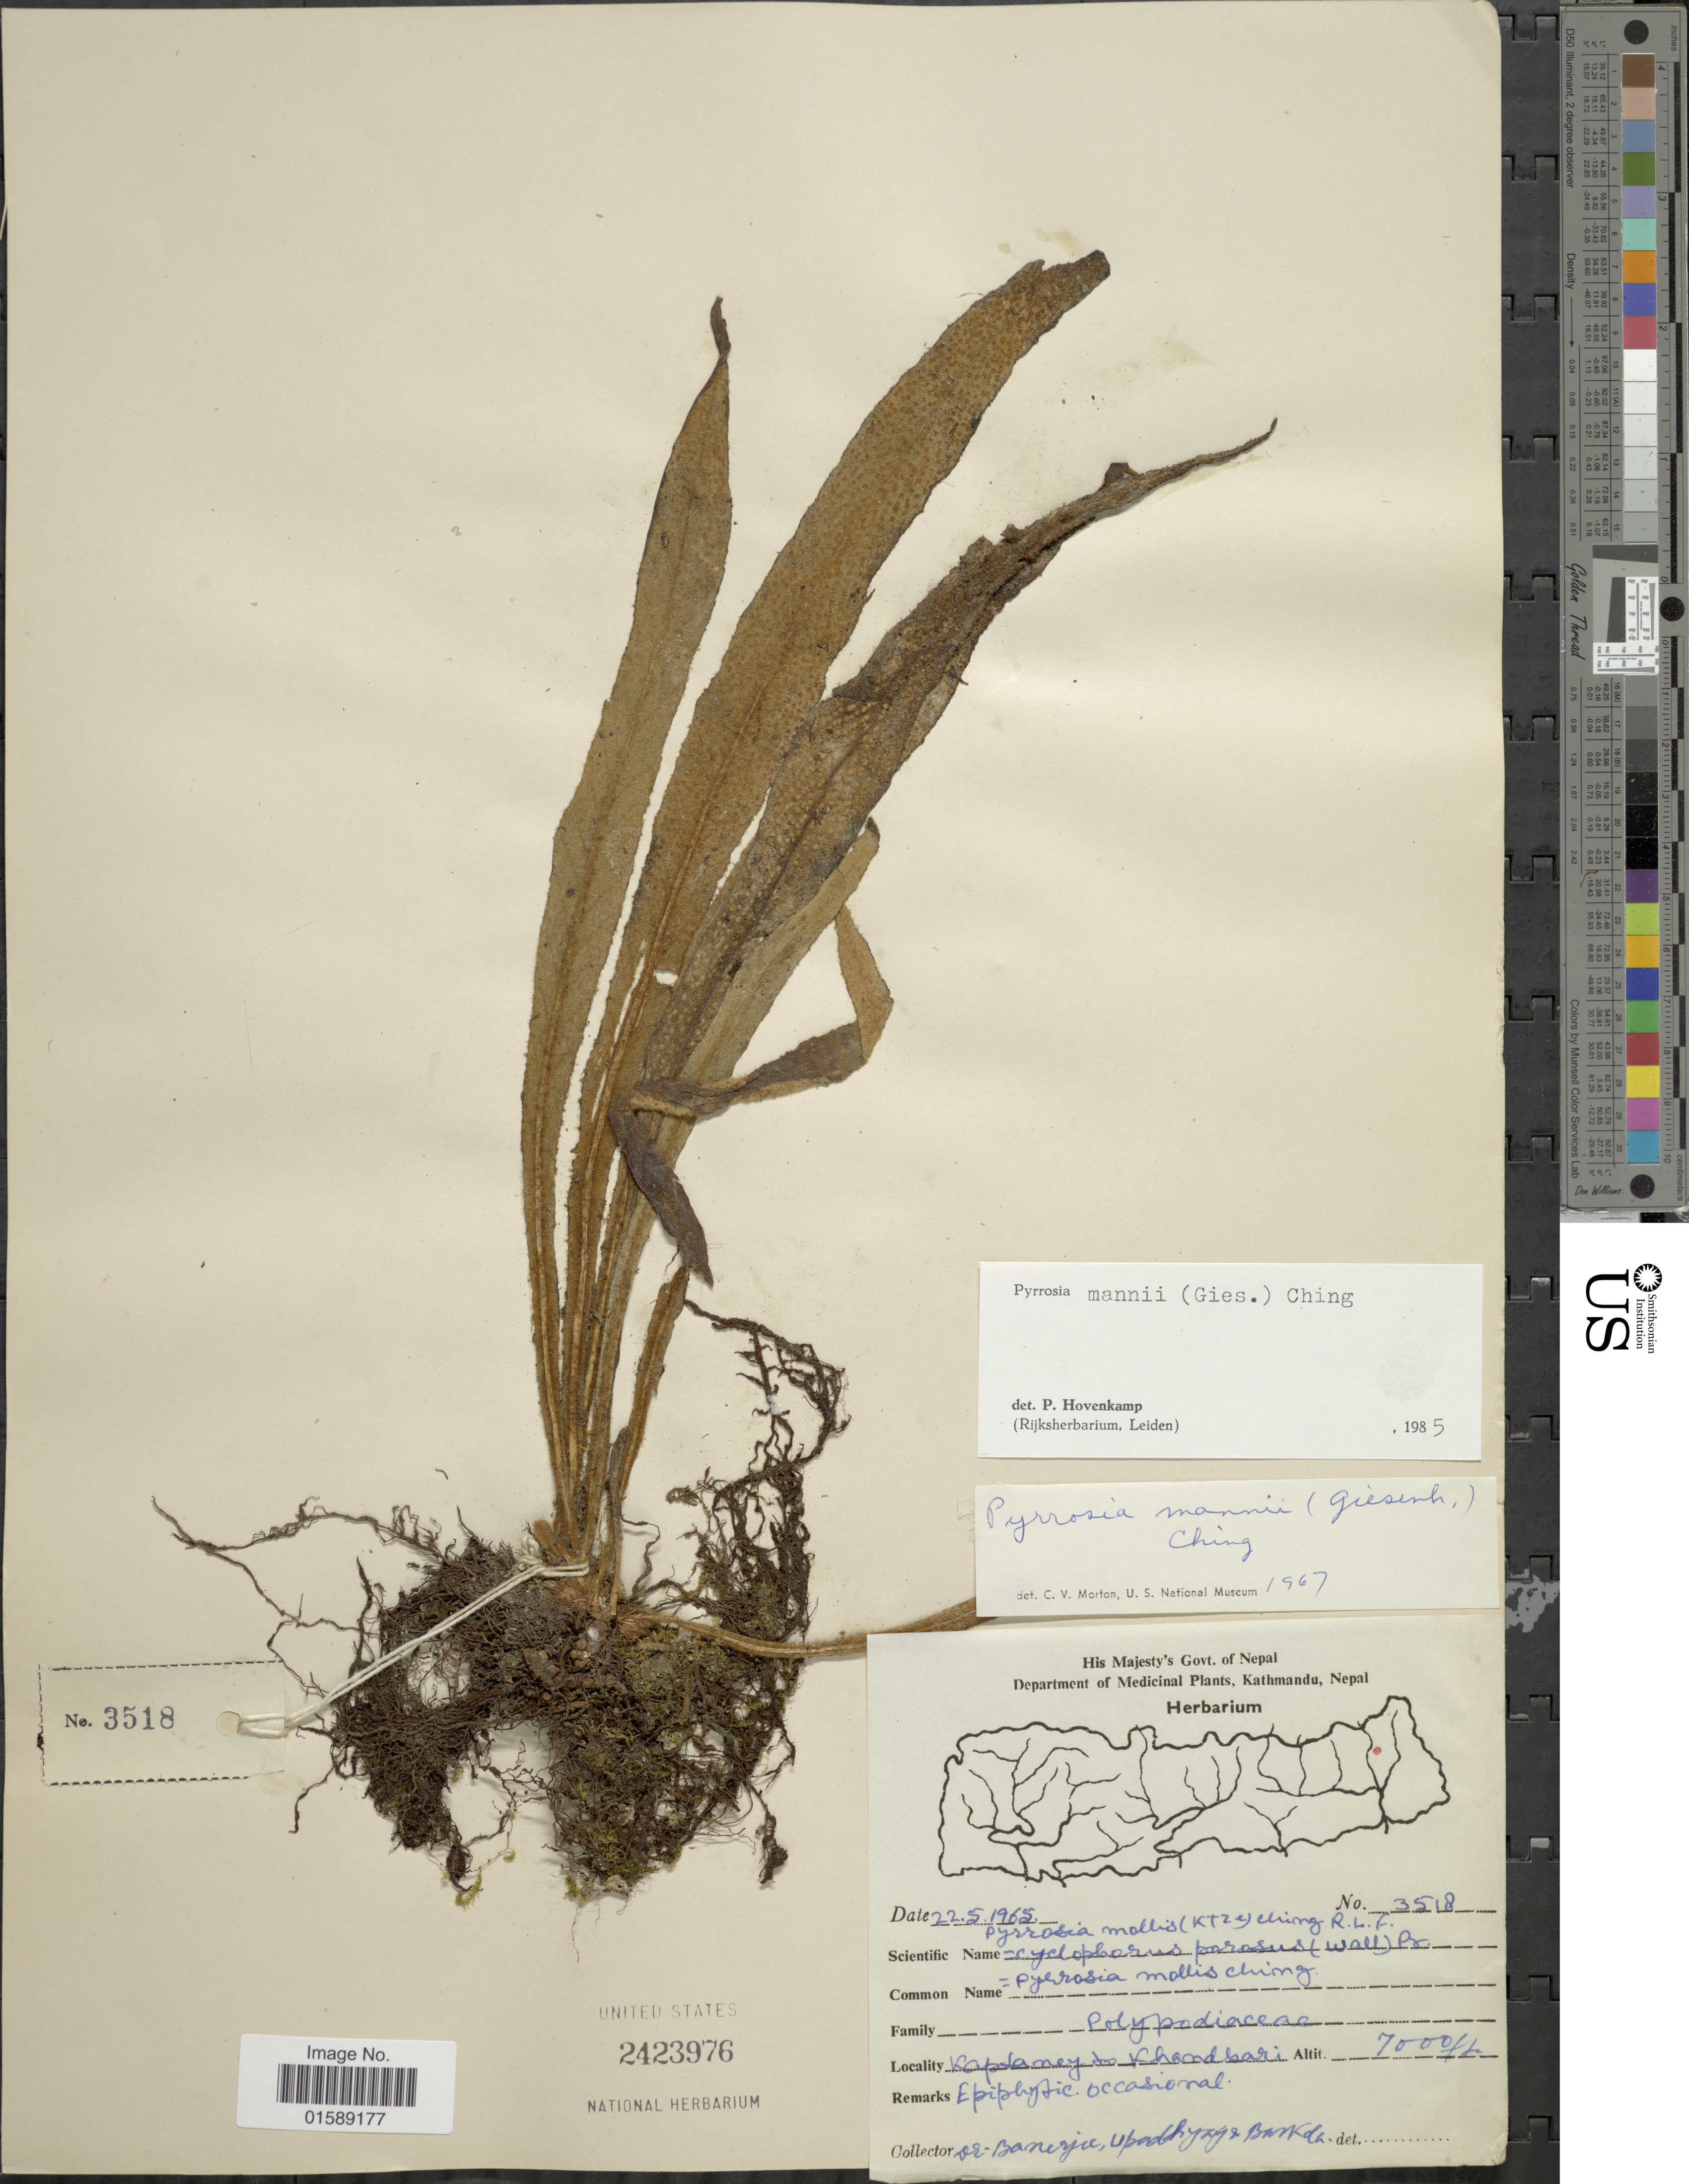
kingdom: Plantae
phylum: Tracheophyta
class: Polypodiopsida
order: Polypodiales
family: Polypodiaceae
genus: Pyrrosia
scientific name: Pyrrosia mannii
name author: (Giesenh.) Ching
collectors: -. Banerjee, Upadhyay, -- & Baskola, --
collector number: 3518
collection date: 1965-05-22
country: Nepal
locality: Kaplaney to Khandhari [interpreted]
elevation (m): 2134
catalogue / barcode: US 2423976